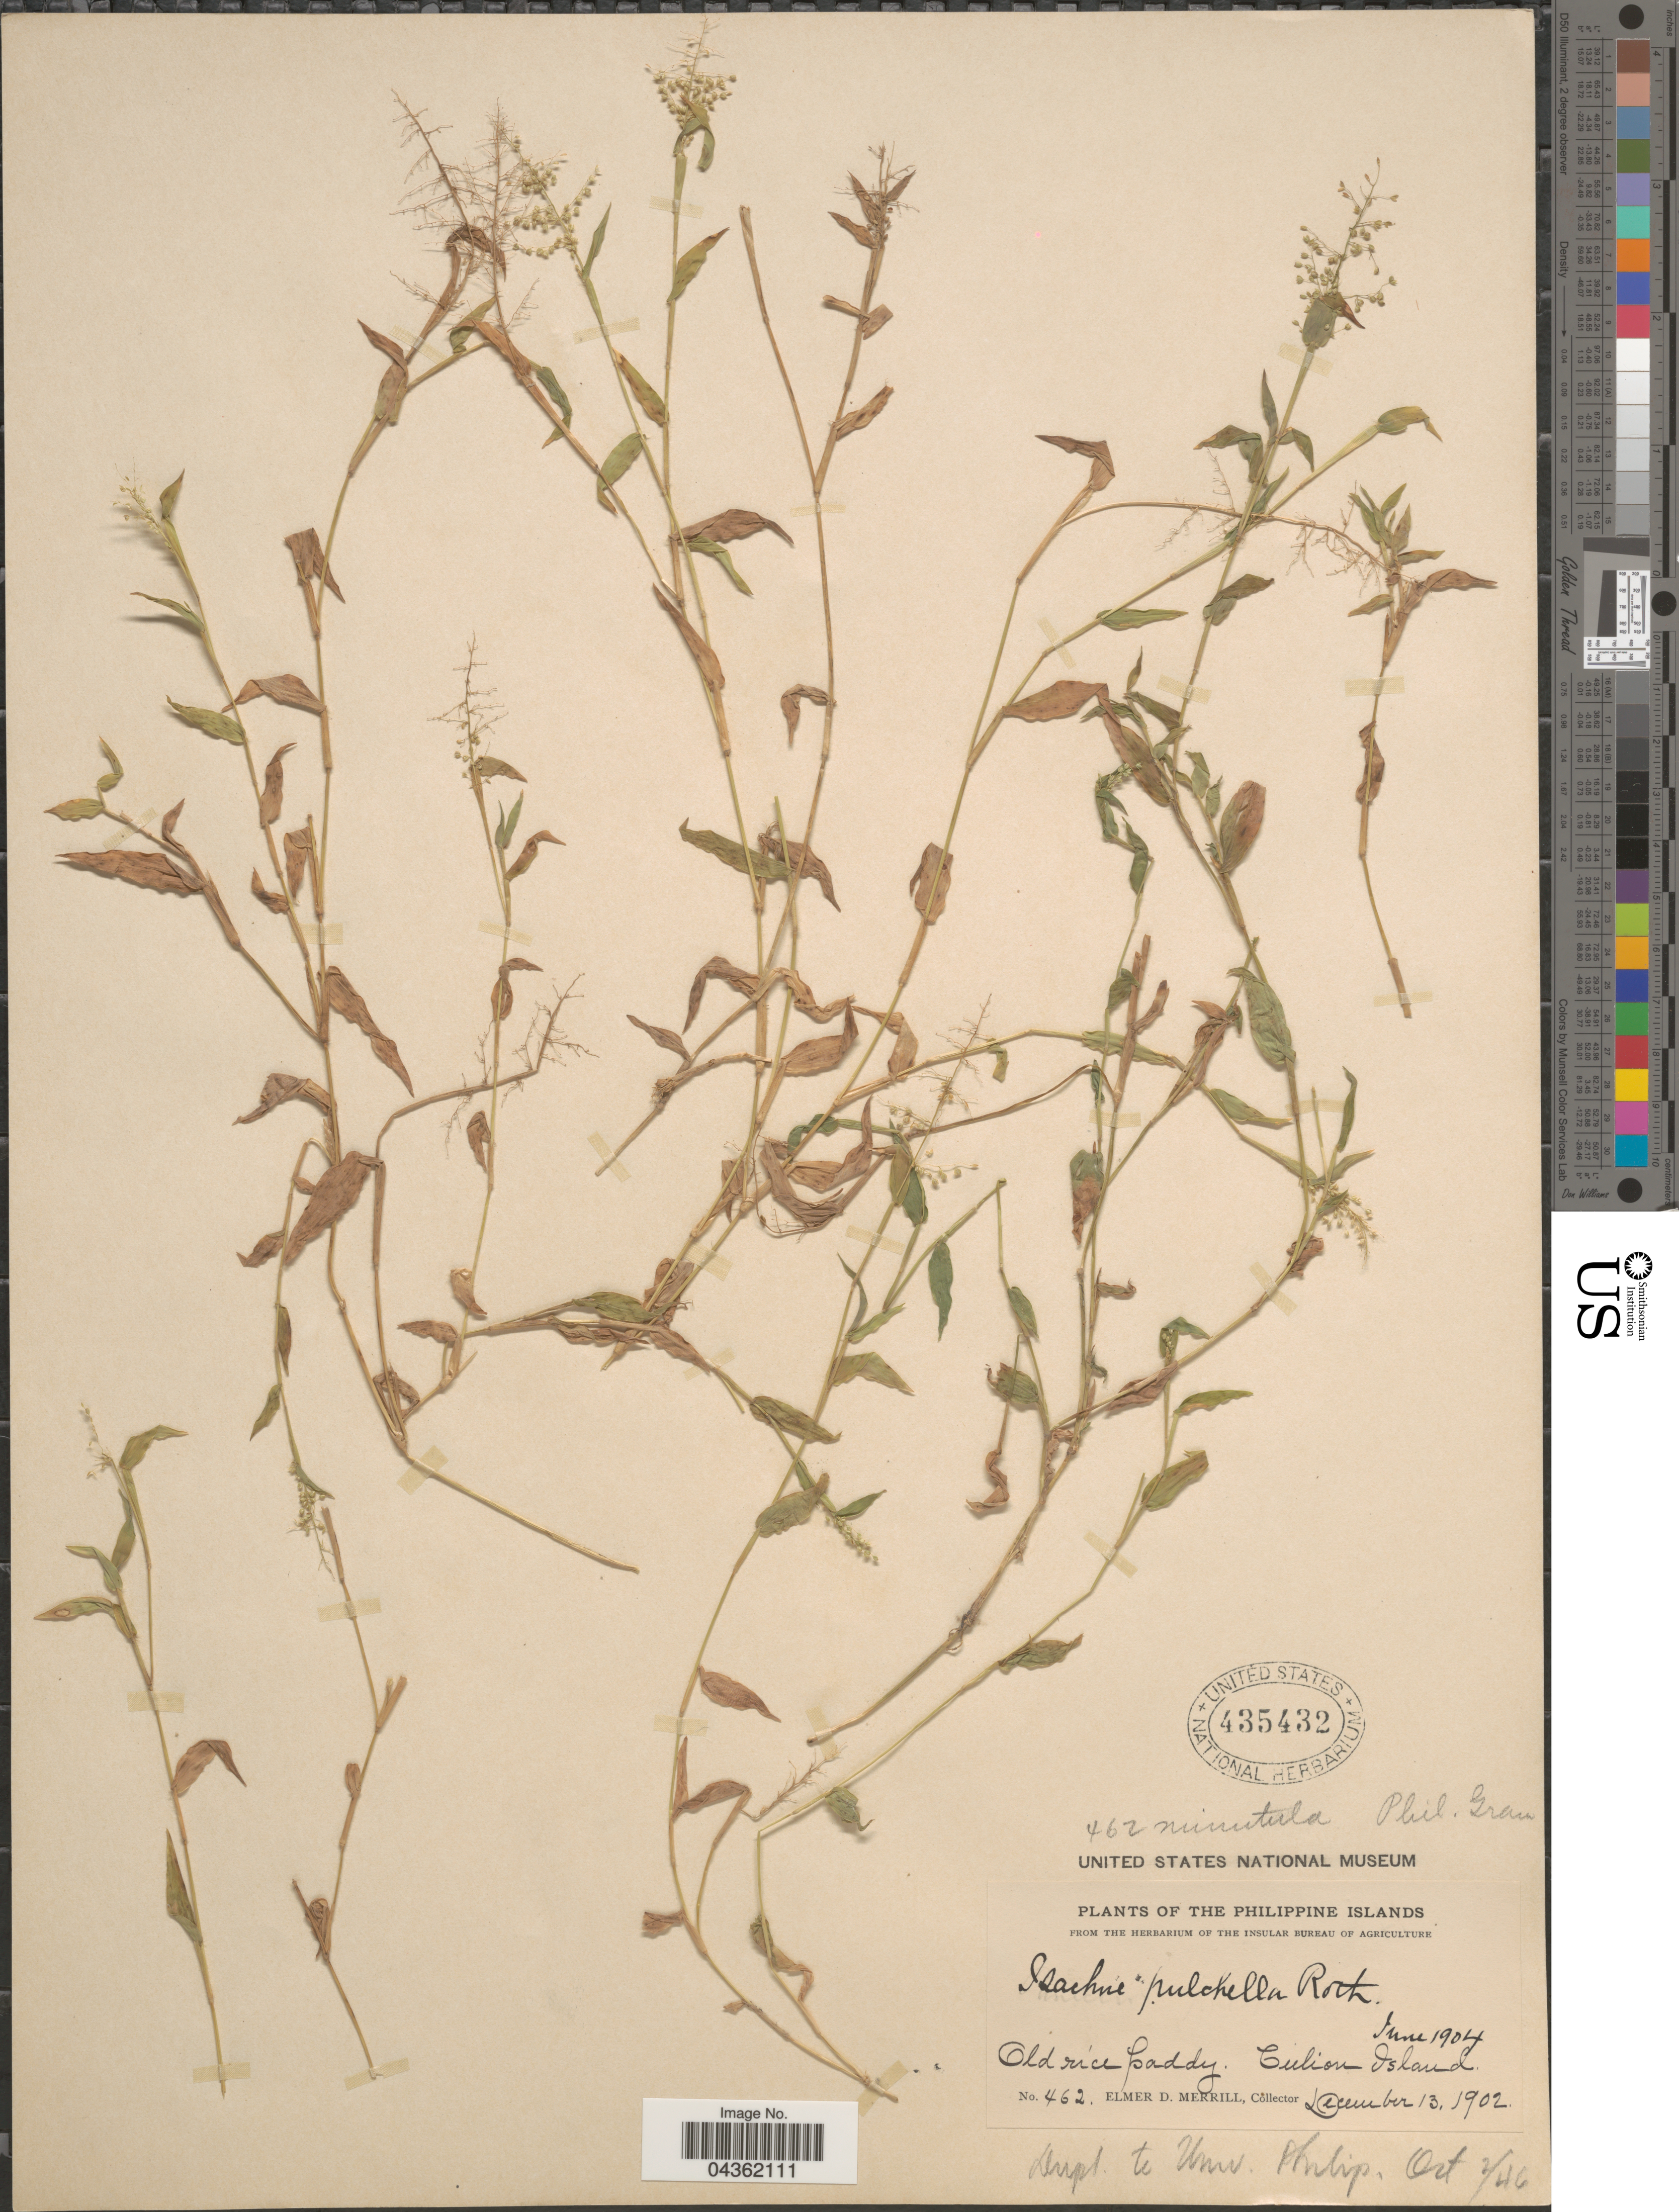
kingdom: Plantae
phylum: Tracheophyta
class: Liliopsida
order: Poales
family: Poaceae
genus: Isachne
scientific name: Isachne pulchella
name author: Roth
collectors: E. D. Merrill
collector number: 462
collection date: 1902-12-13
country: Philippines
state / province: Mimaropa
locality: Philippine Islands. Old rice paddy. Culion Island.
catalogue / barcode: US 435432